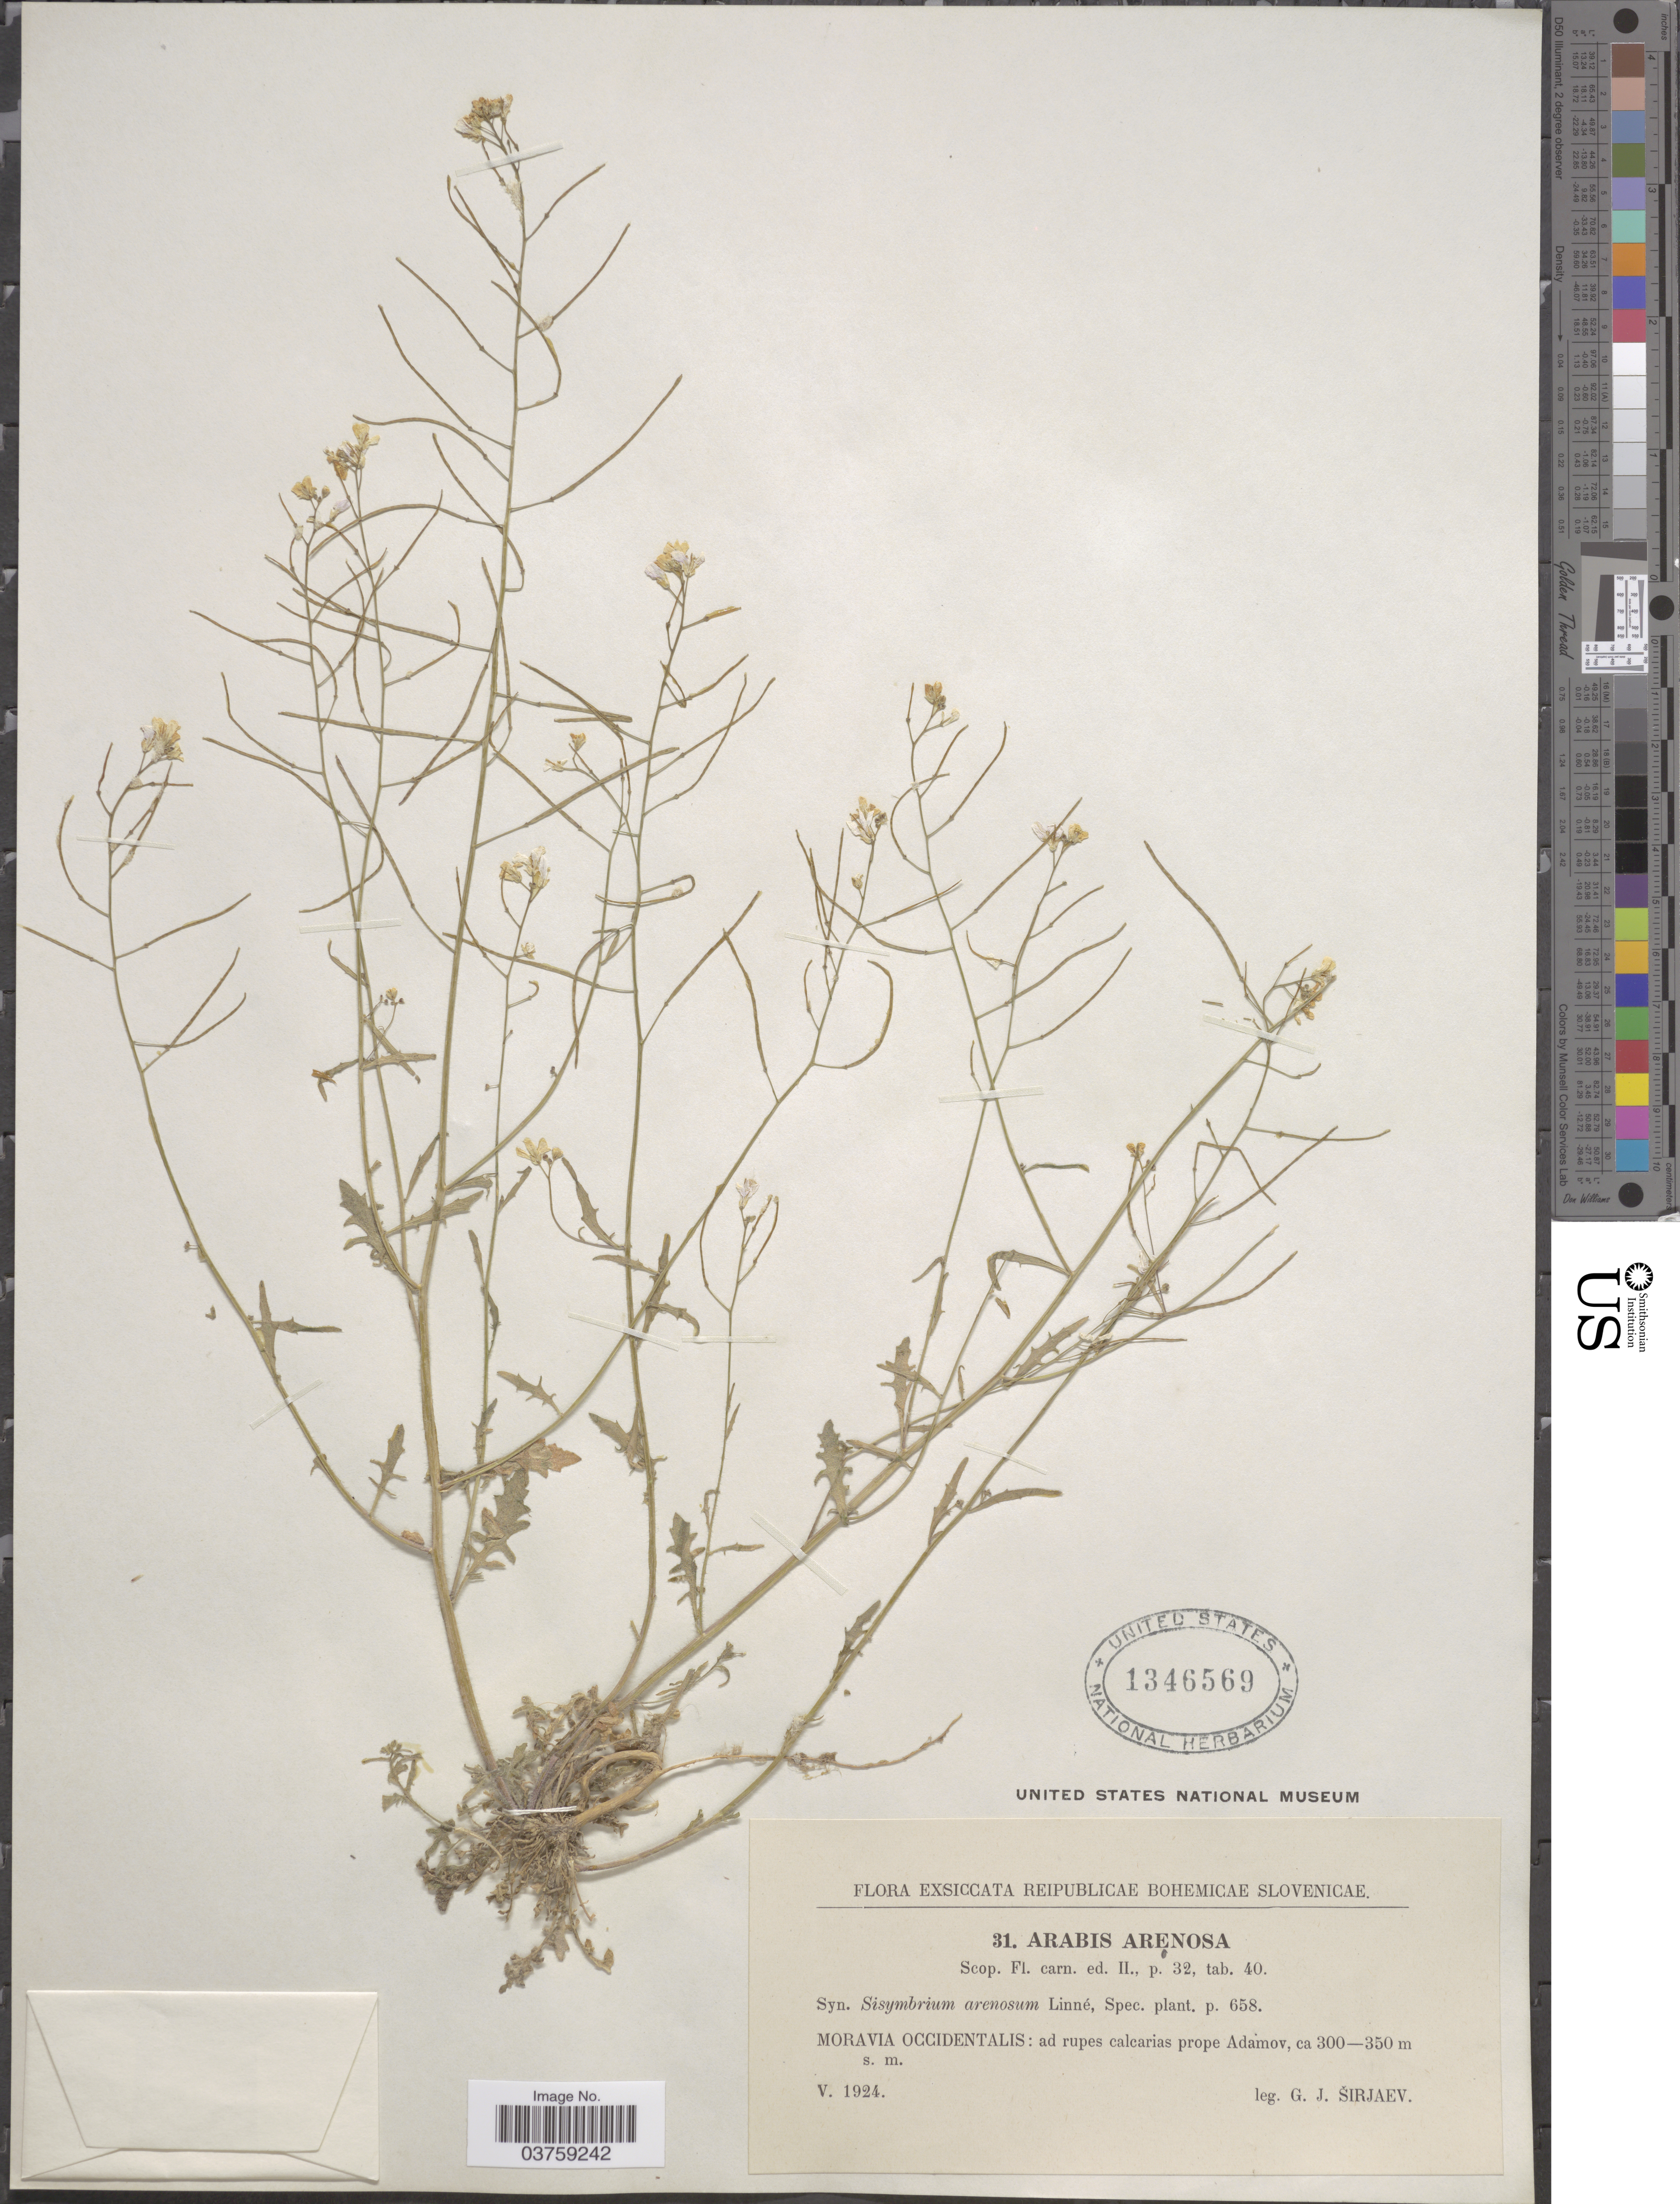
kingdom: Plantae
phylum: Tracheophyta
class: Magnoliopsida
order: Brassicales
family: Brassicaceae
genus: Arabis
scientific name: Arabis arenosa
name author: (L.) Scop.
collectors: G. Sirjaev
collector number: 31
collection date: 1924-05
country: Czechia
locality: Moravia Occidentalis: ad rupes calcarias prope Adamov.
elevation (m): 300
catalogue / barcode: US 1346569